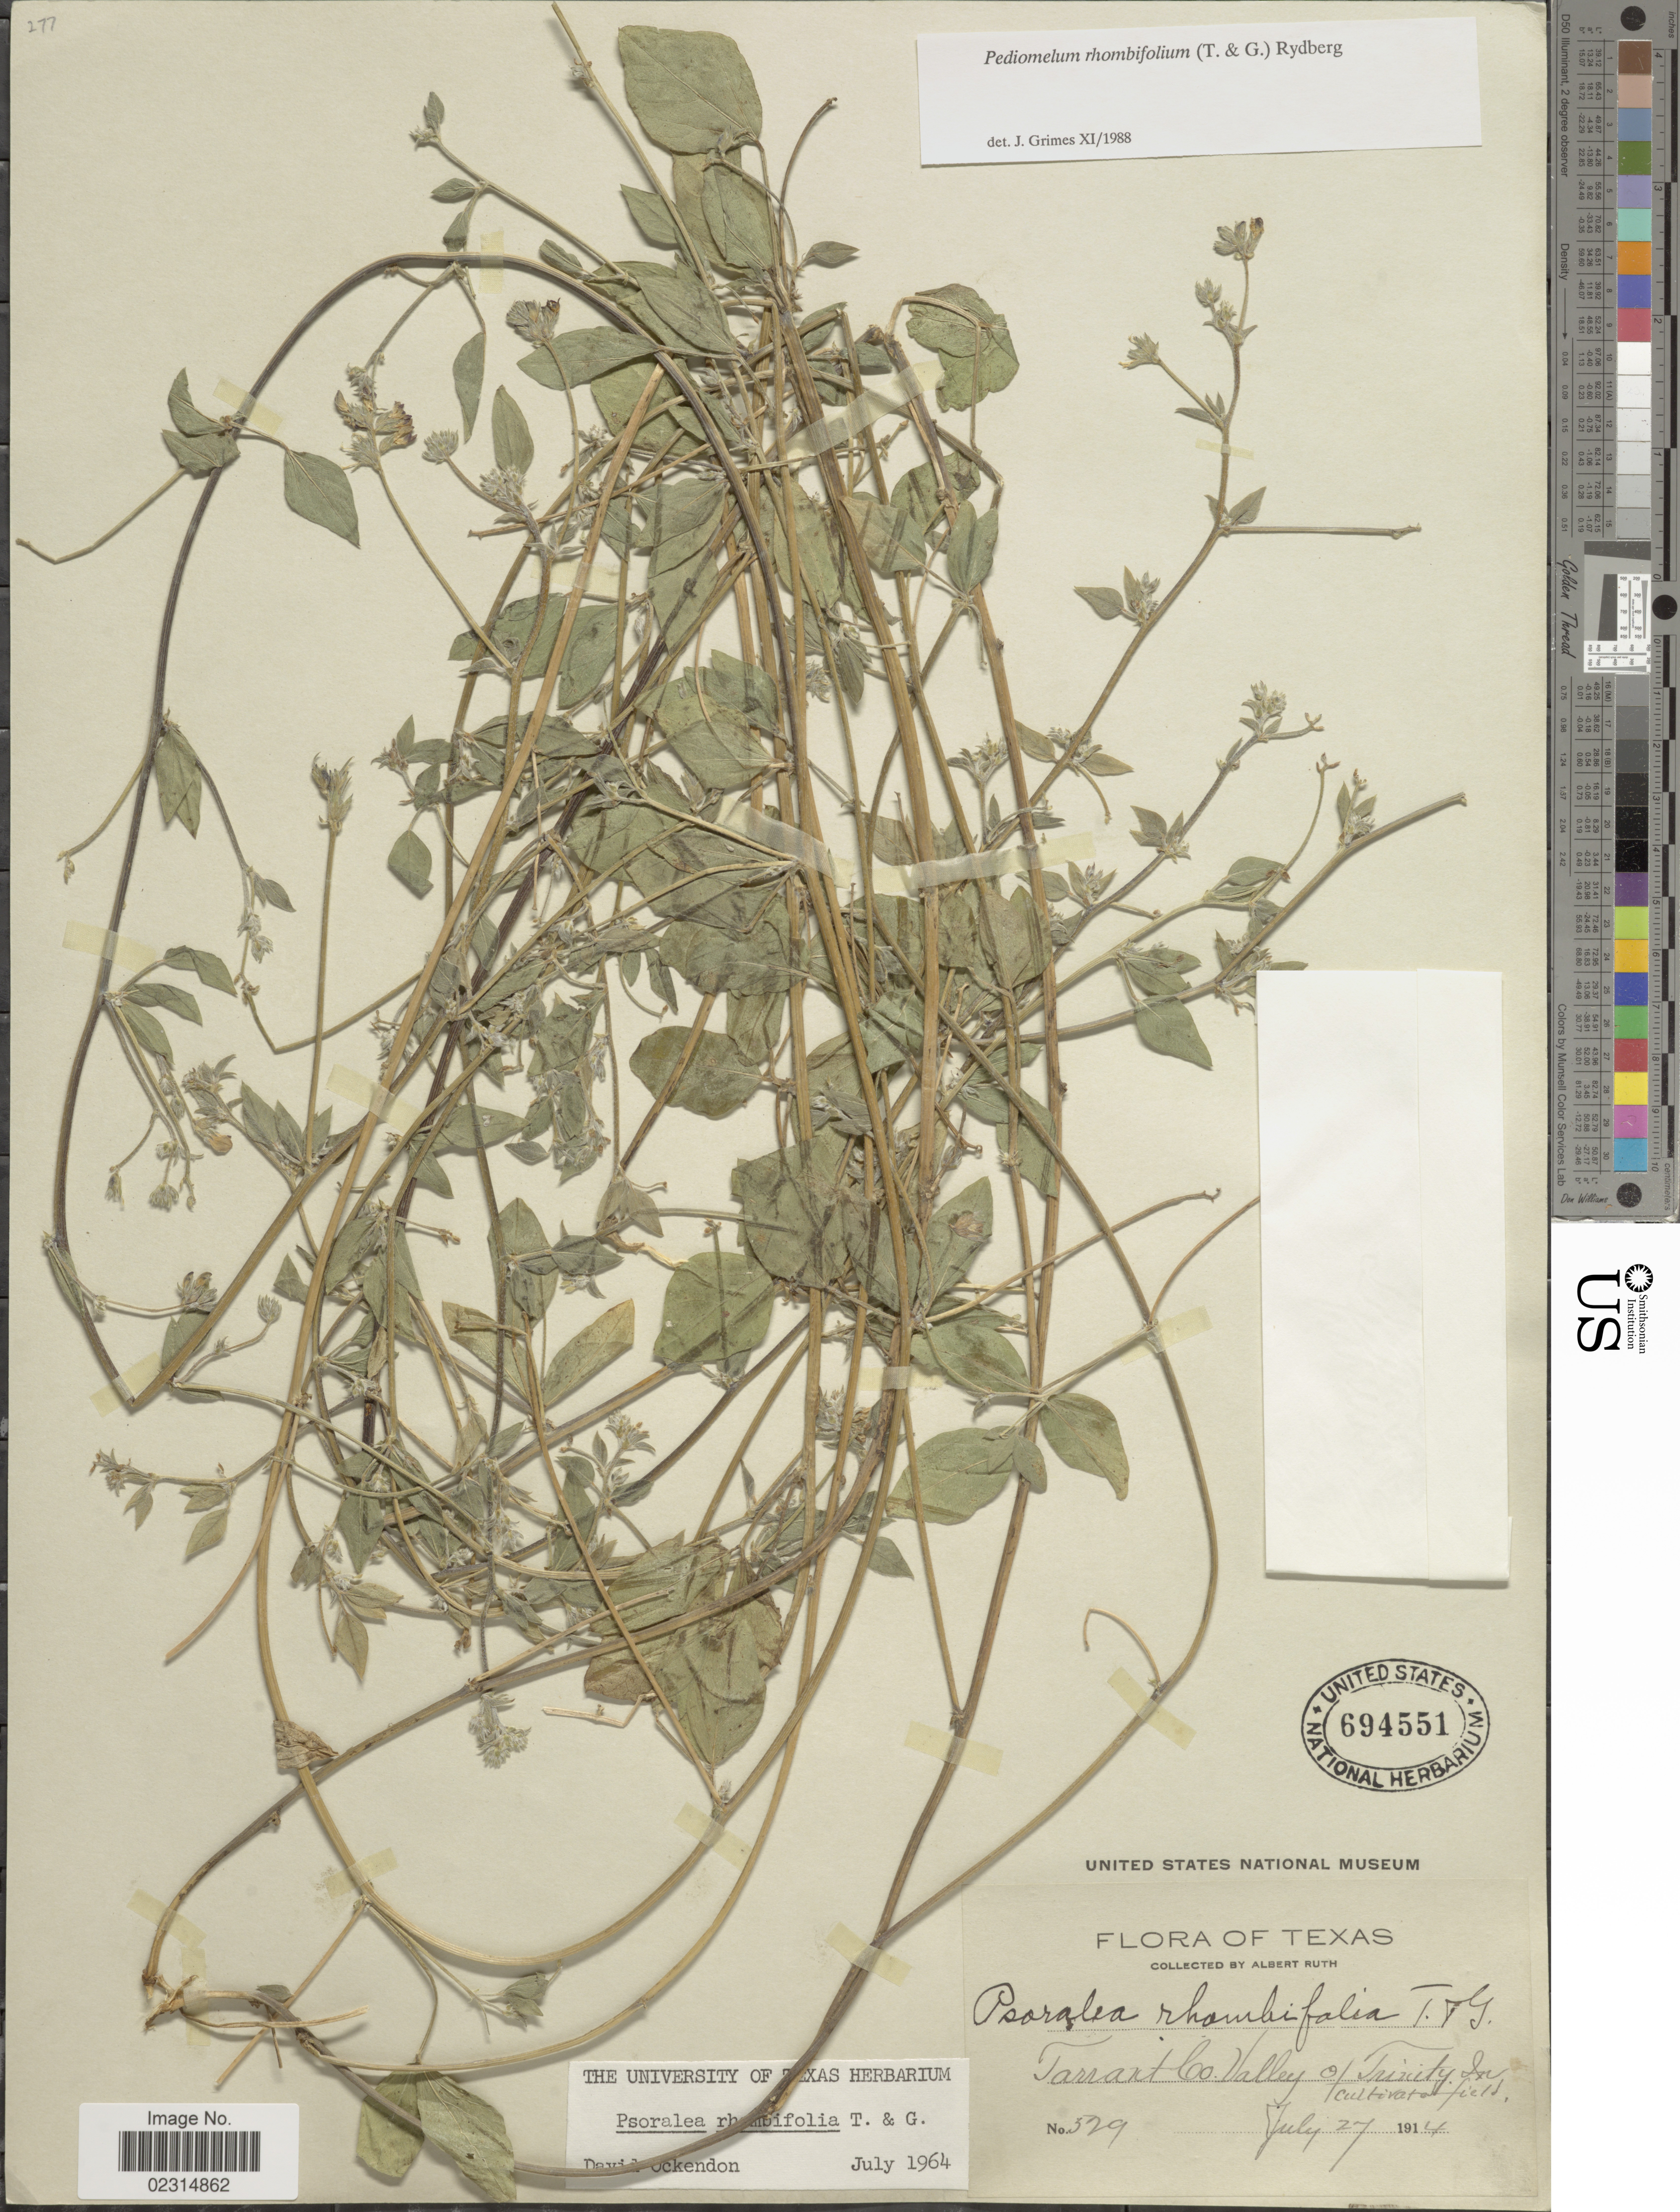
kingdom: Plantae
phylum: Tracheophyta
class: Magnoliopsida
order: Fabales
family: Fabaceae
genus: Pediomelum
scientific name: Pediomelum rhombifolium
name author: (Torr. & A. Gray) Rydb.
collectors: A. Ruth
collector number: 529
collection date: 1914-07-27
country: United States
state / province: Texas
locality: Tarrant Co. Valley of Trinity, In cultivated fields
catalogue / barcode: US 694551